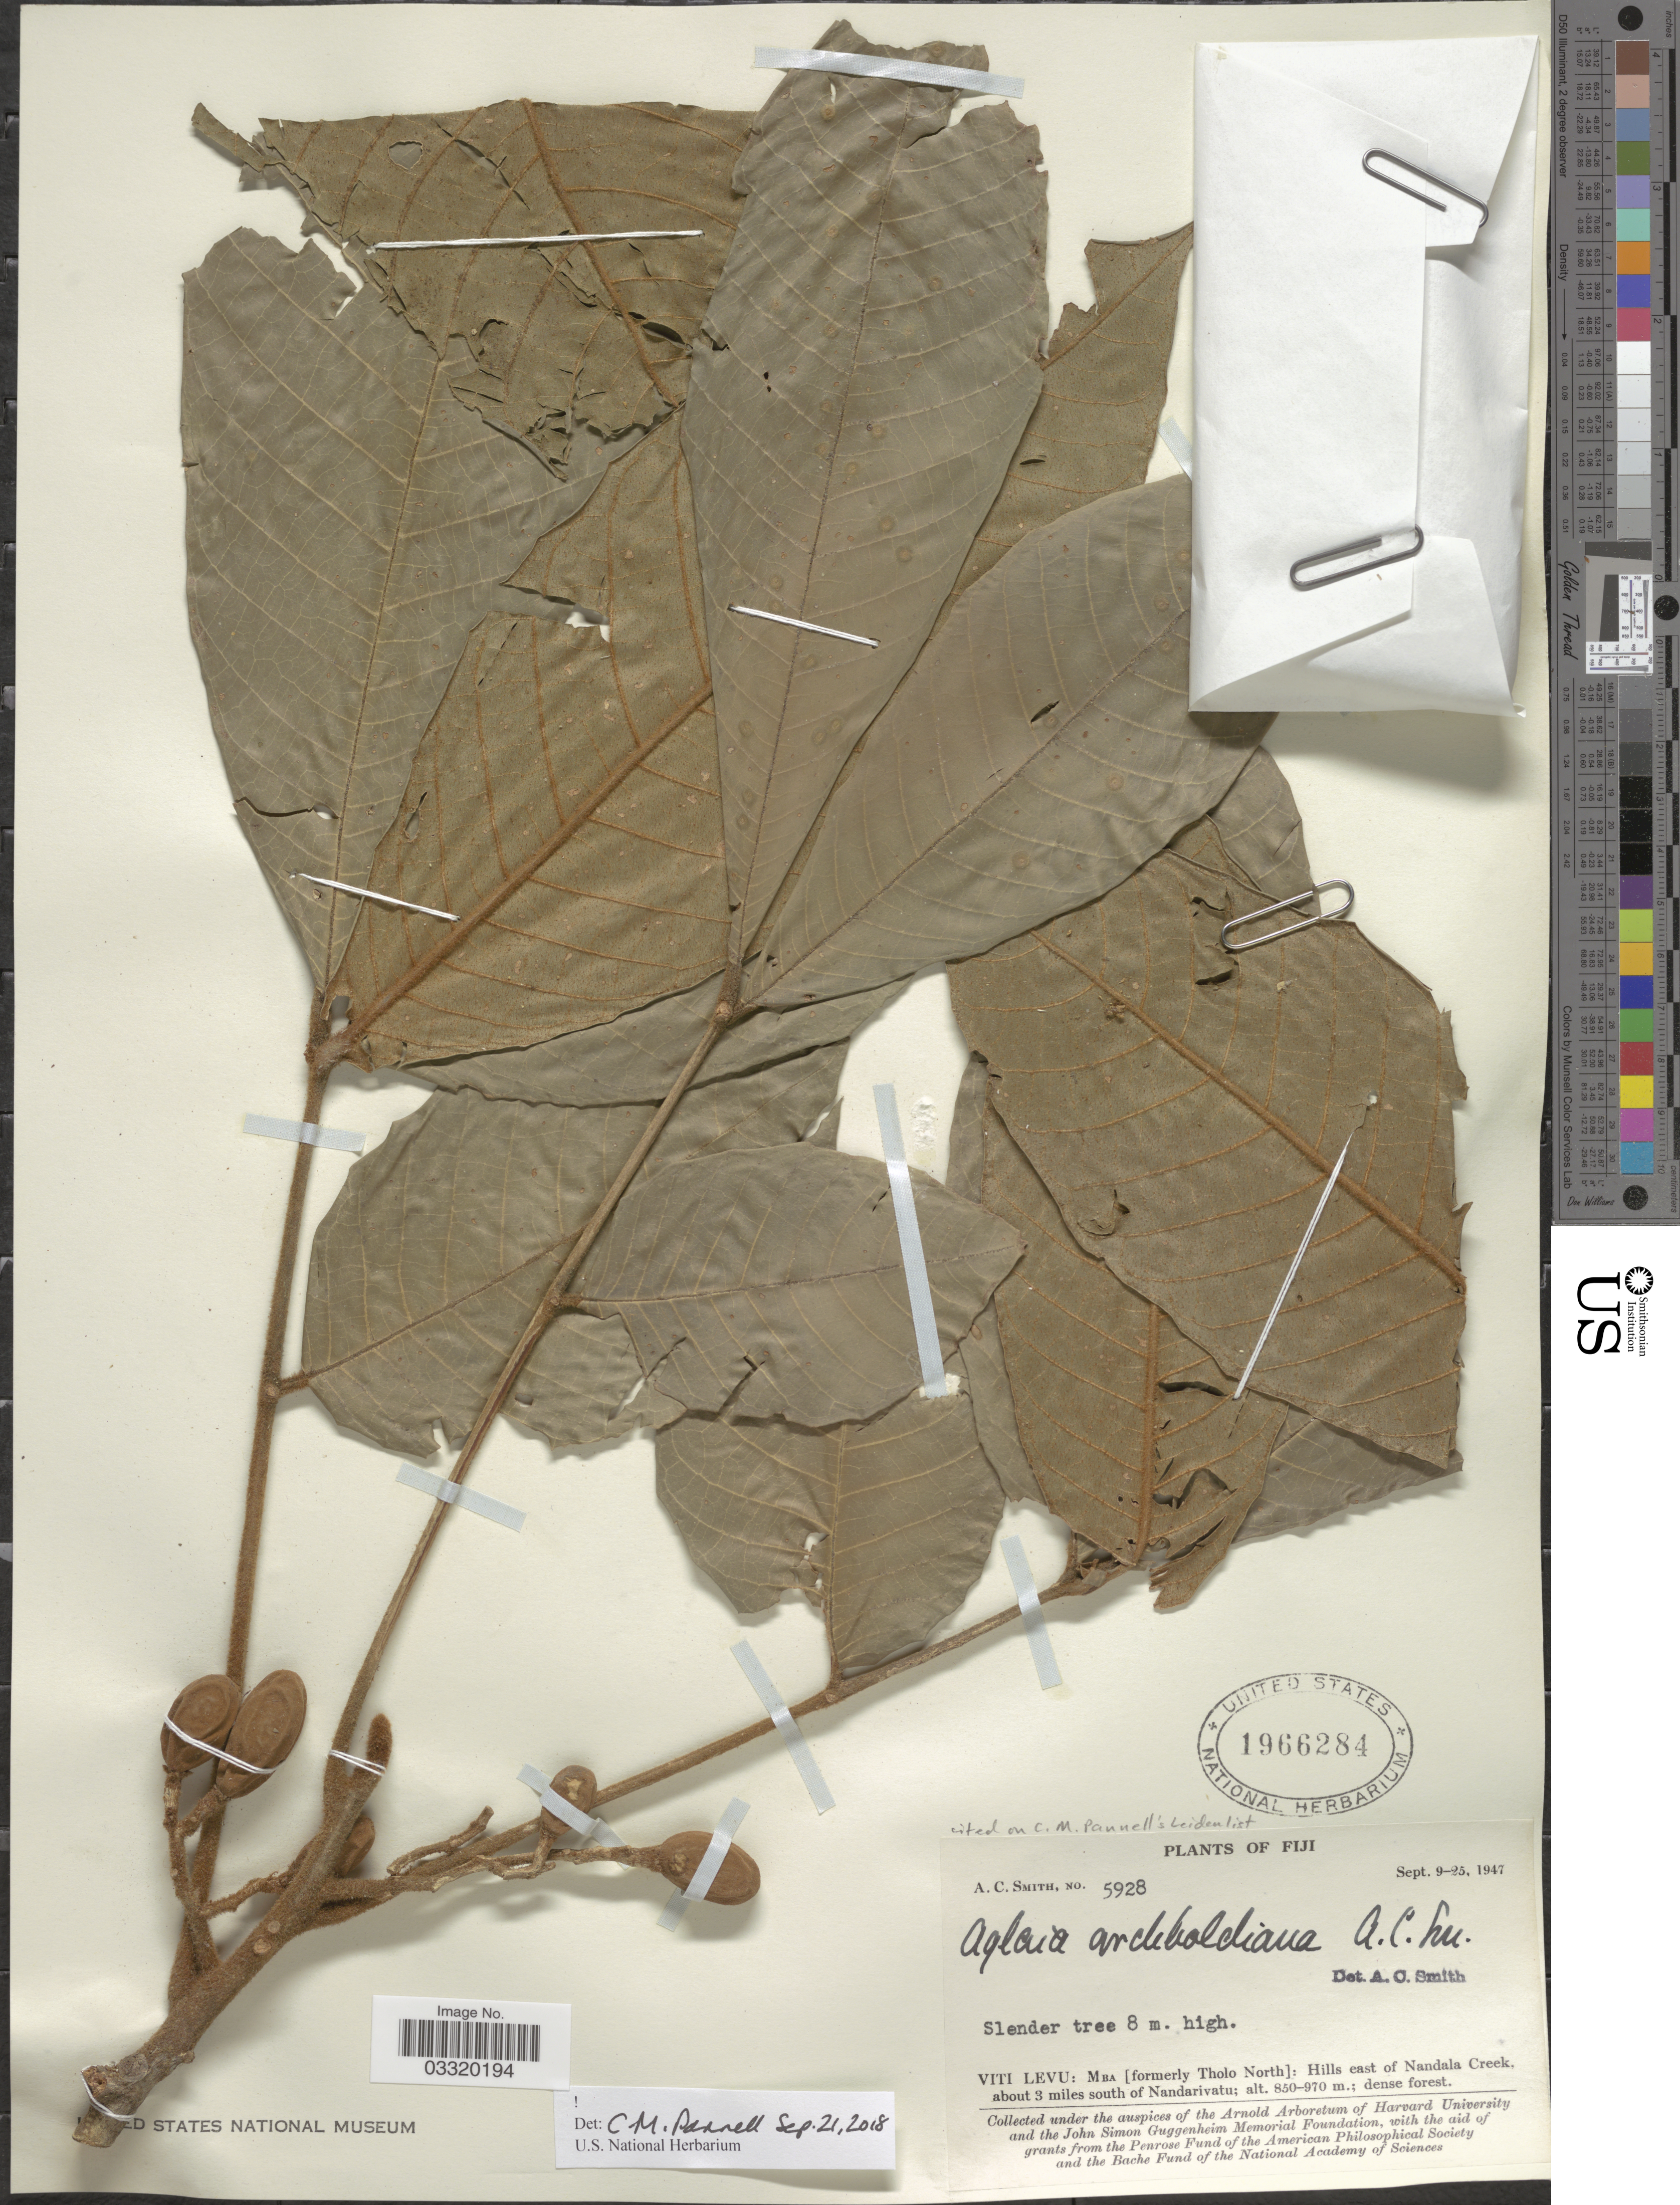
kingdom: Plantae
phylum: Tracheophyta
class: Magnoliopsida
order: Sapindales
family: Meliaceae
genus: Aglaia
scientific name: Aglaia archboldiana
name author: A.C. Sm.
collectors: A. C. Smith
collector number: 5928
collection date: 1947-09-09/1947-09-25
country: Fiji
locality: Viti Levu: Mba [formerly Tholo North]: Hills east of Nandala Creek, about 3 miles south of Nandarivatu.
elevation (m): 850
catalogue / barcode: US 1966284